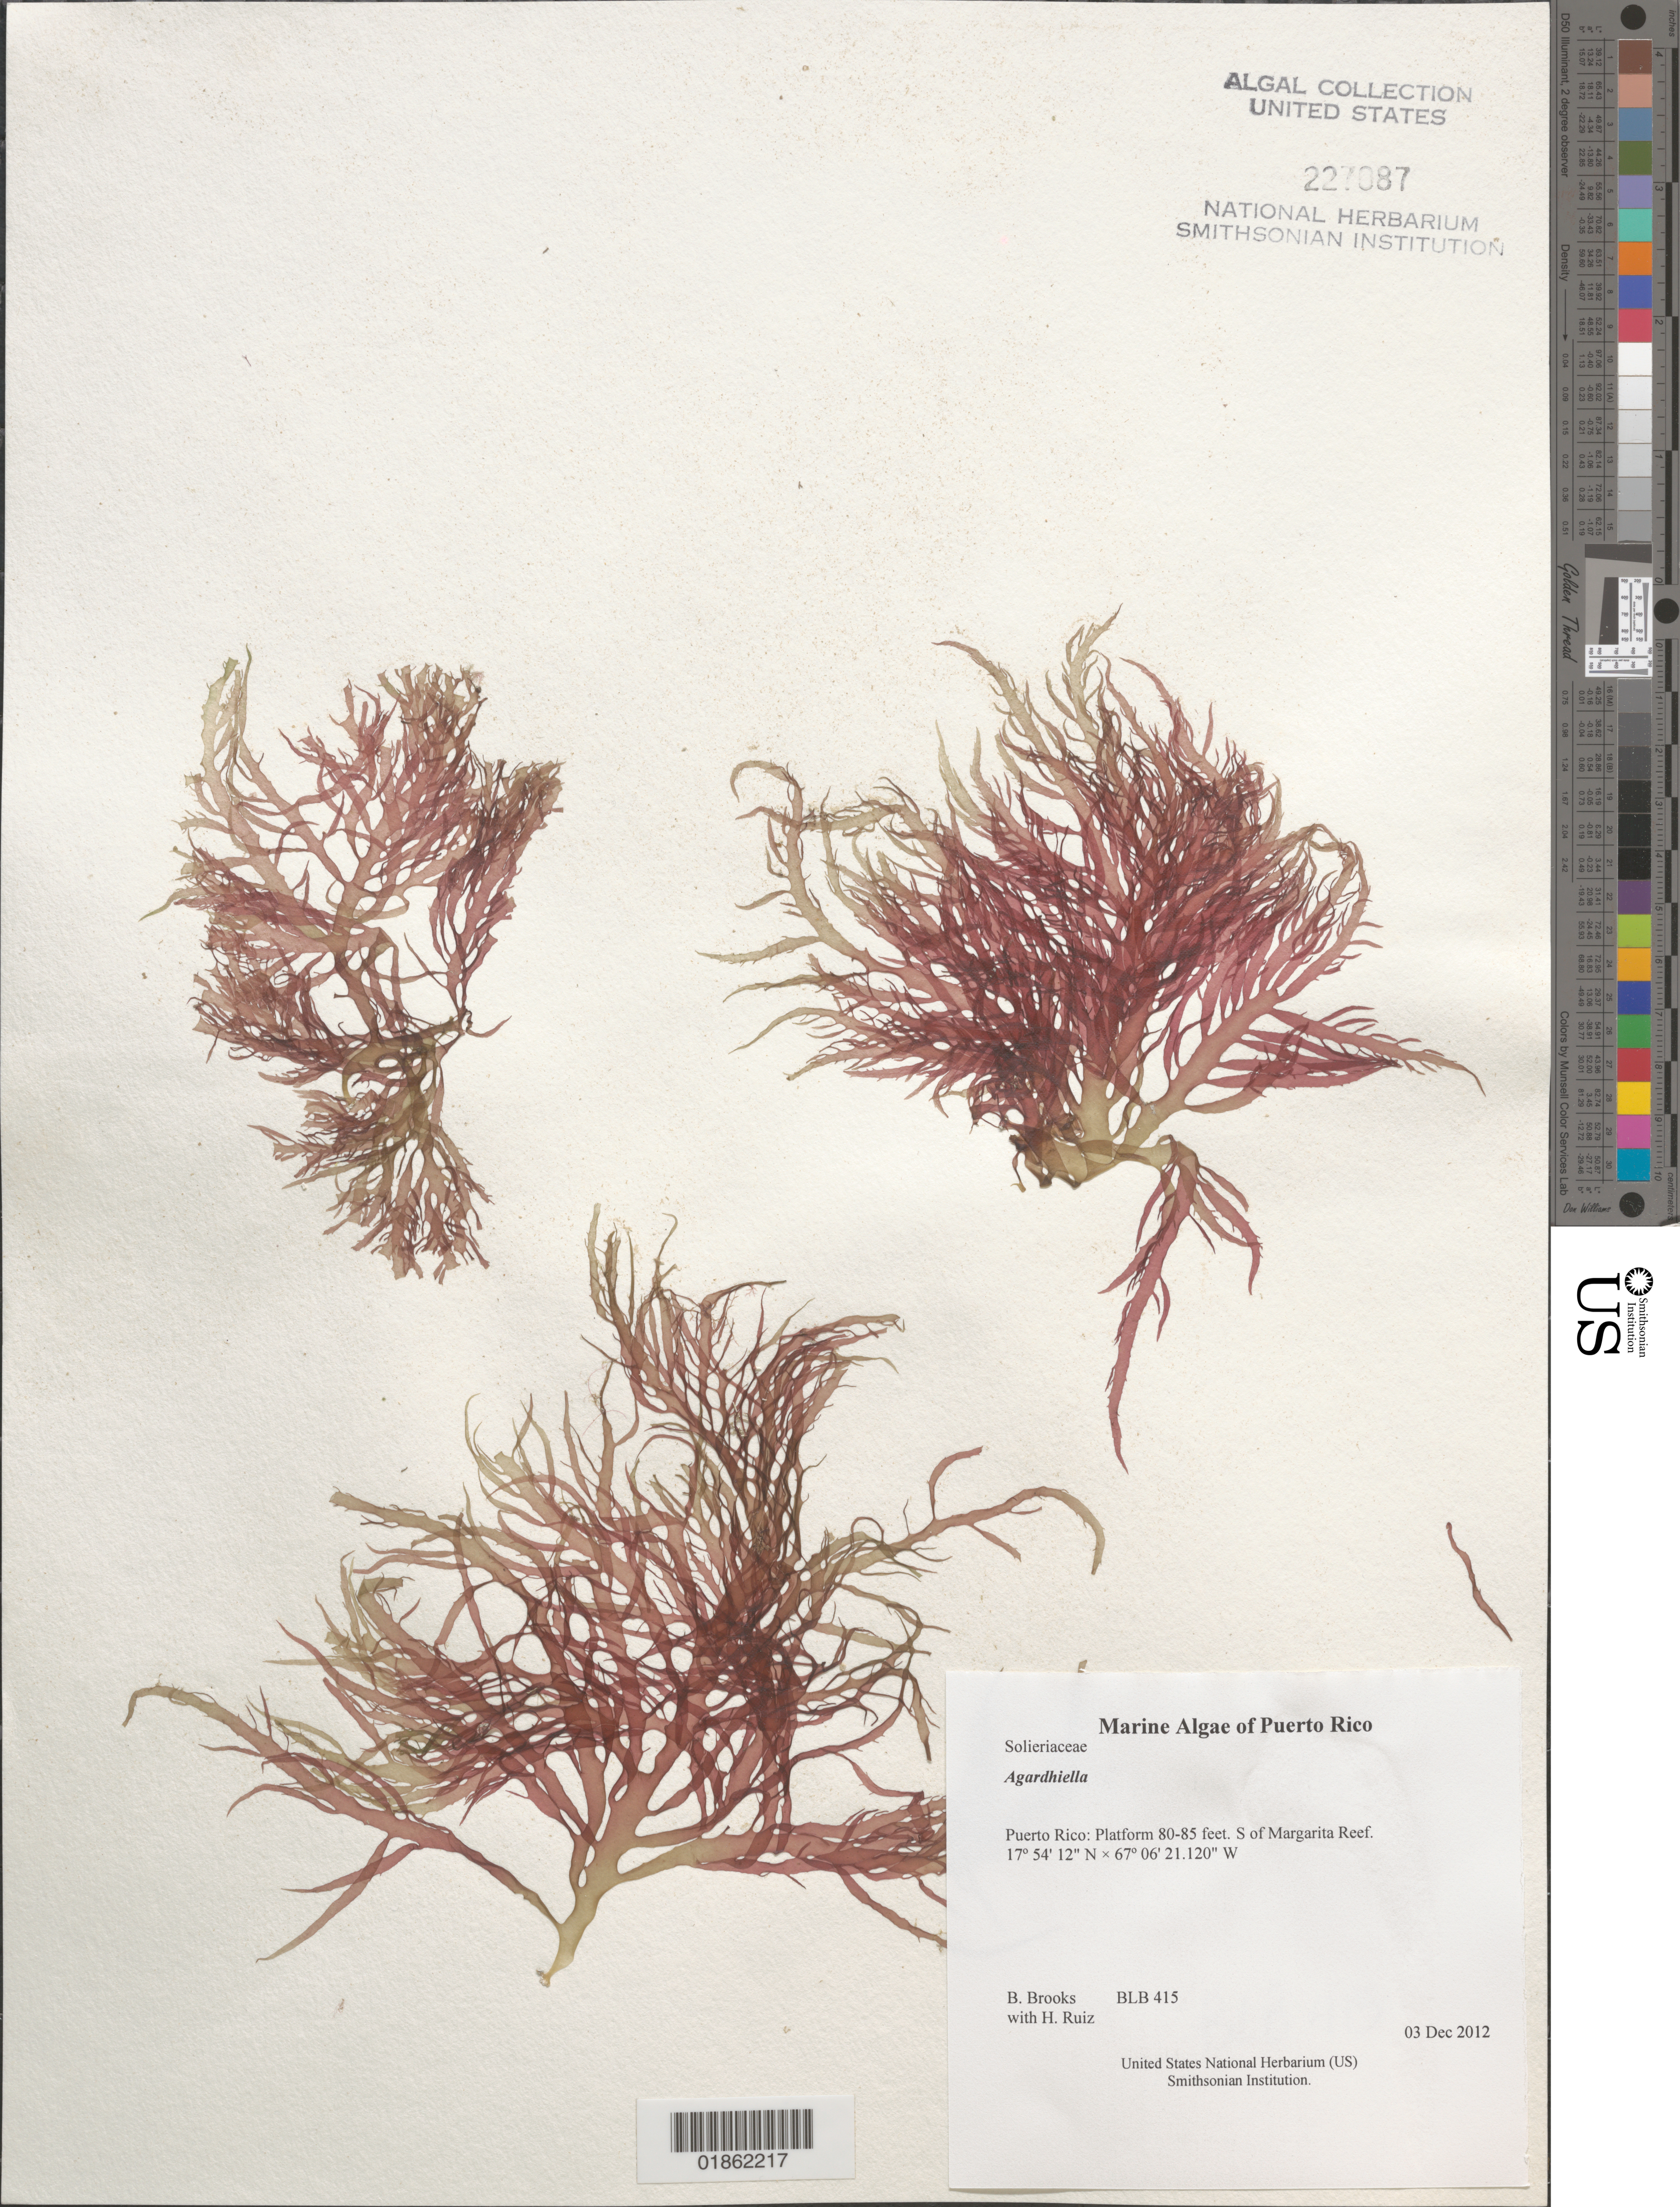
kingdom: Plantae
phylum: Rhodophyta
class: Florideophyceae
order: Gigartinales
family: Solieriaceae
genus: Agardhiella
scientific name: Agardhiella sp.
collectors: B. Brooks & H. Ruiz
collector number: BLB 415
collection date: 2012-12-03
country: Puerto Rico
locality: Platform 80-85 feet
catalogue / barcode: US 227087